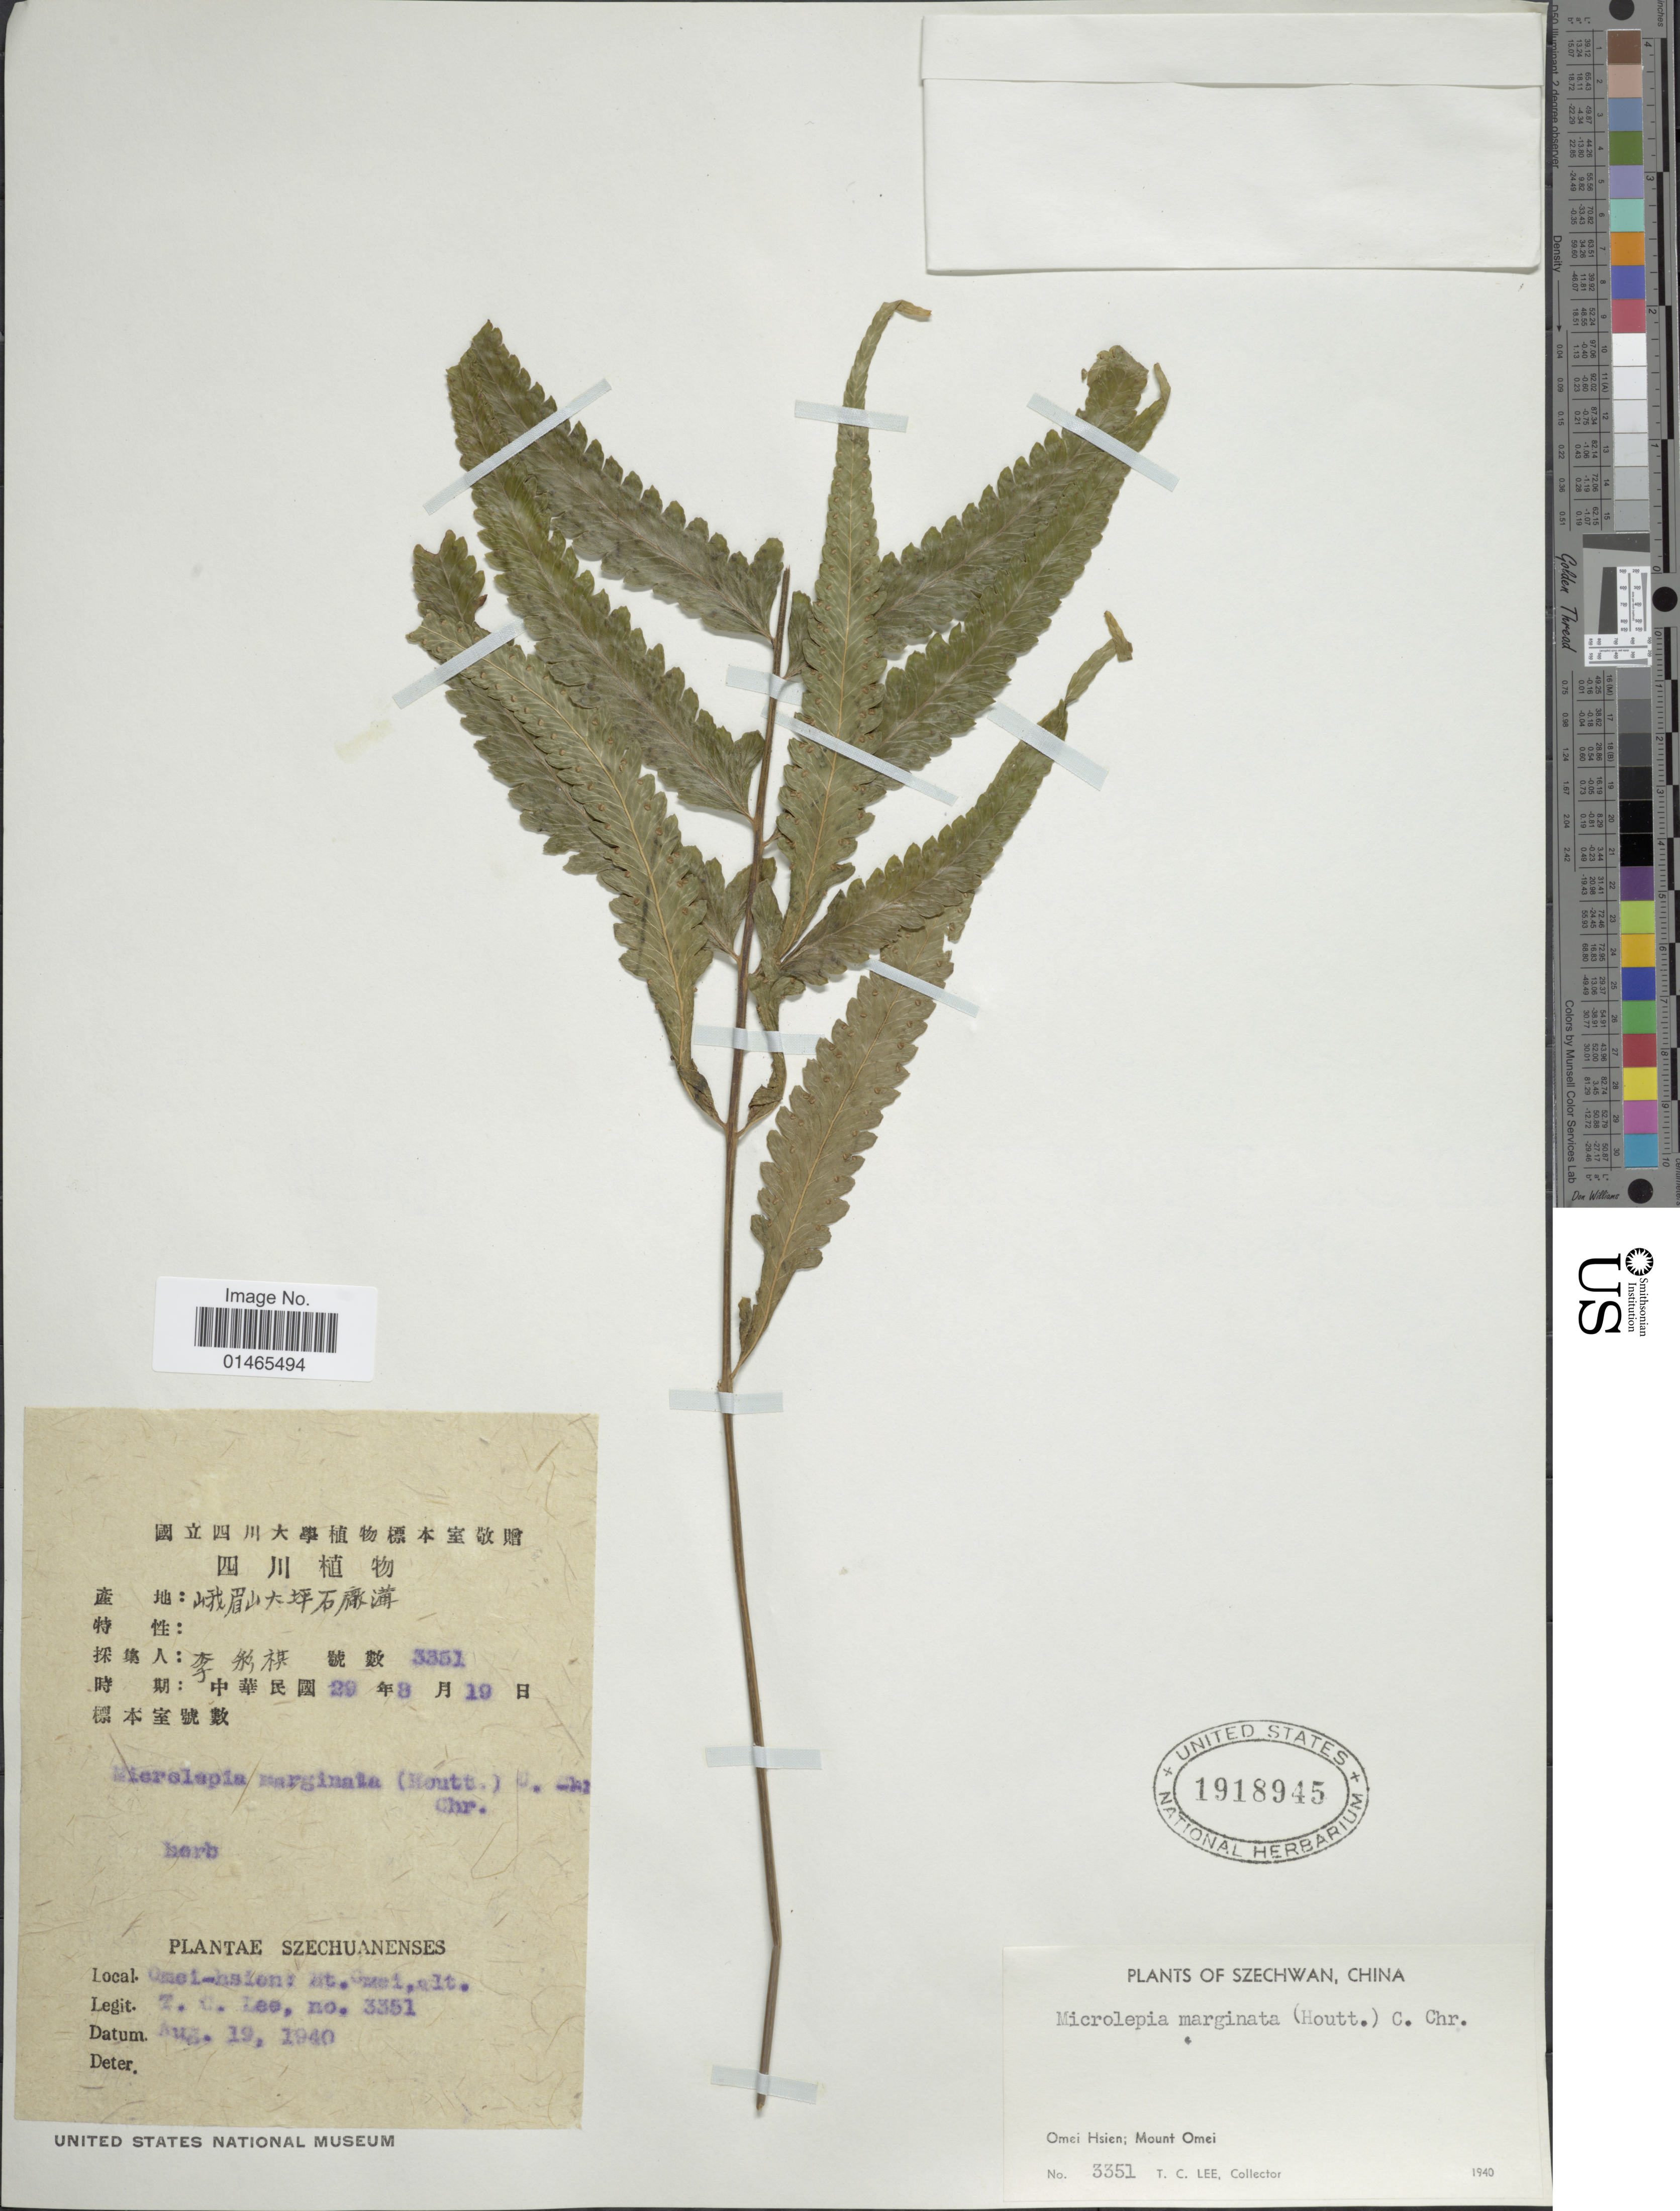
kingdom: Plantae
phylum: Tracheophyta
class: Polypodiopsida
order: Polypodiales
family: Dennstaedtiaceae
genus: Microlepia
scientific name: Microlepia marginata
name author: (Houtt.) C. Chr.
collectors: T. Lee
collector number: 3351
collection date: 1940-08-19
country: China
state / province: Sichuan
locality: Szechwan, Omei Hsien, Mount Omei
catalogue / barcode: US 1918945